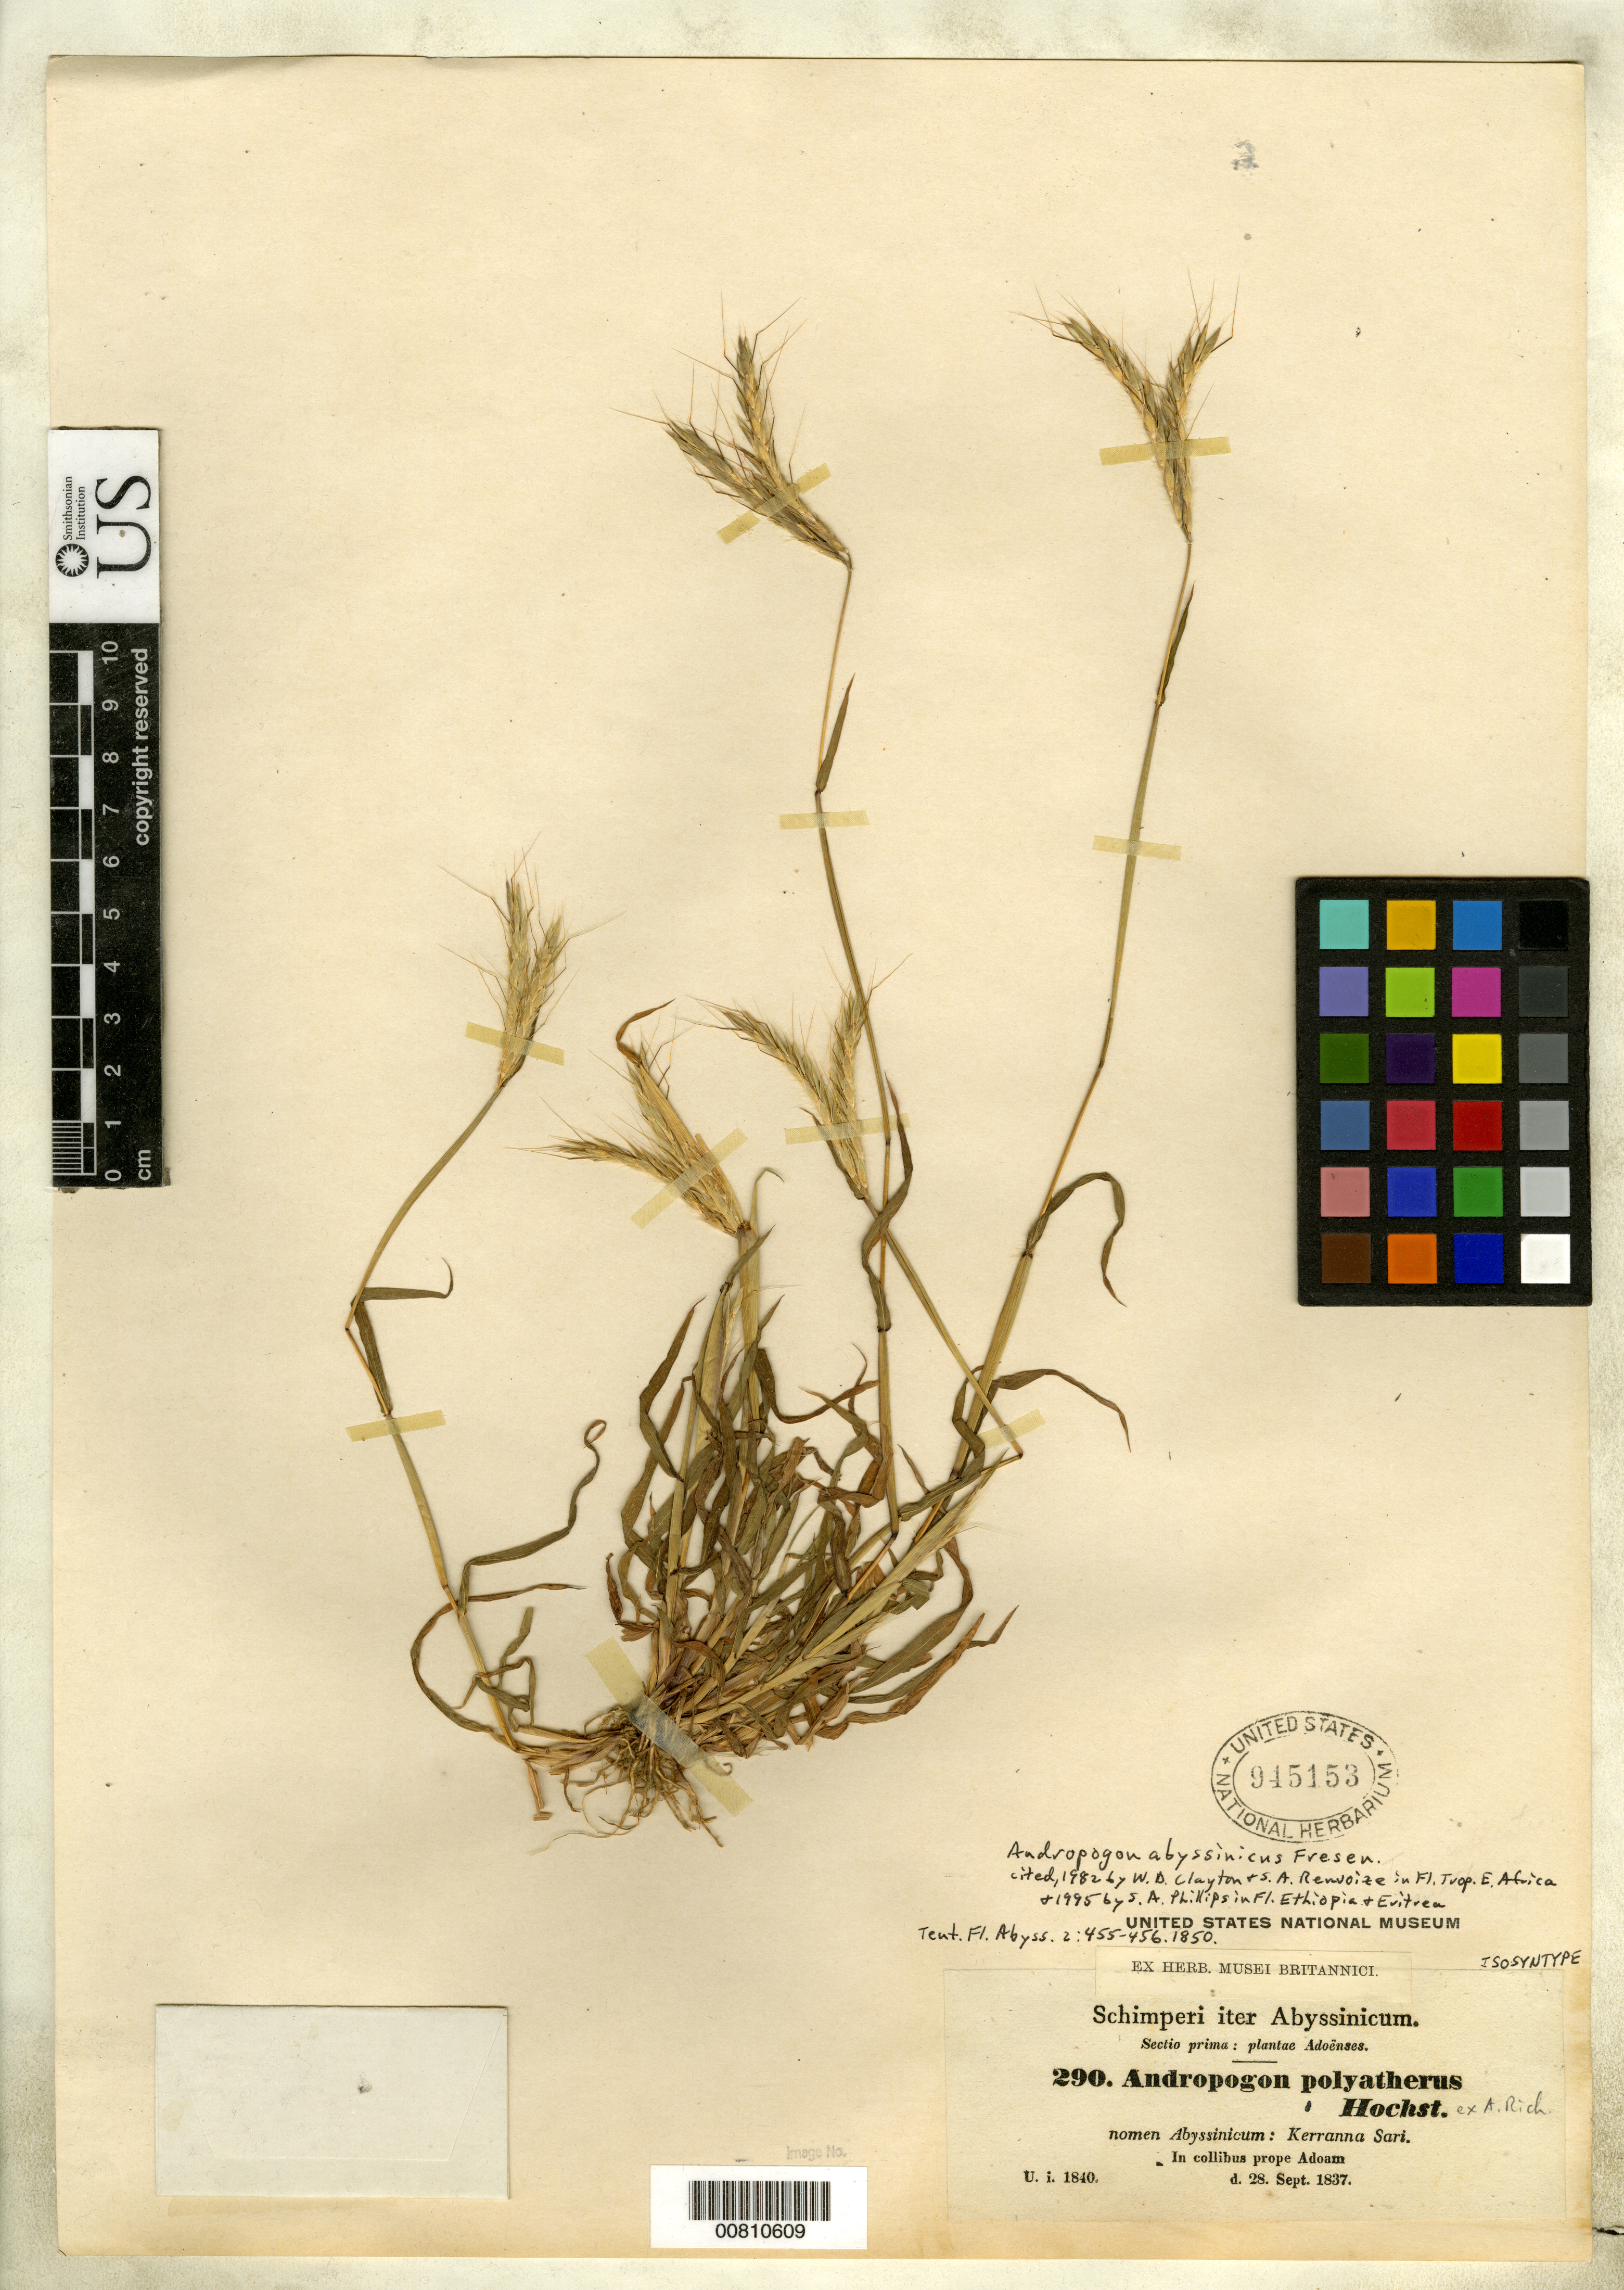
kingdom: Plantae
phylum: Tracheophyta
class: Liliopsida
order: Poales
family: Poaceae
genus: Andropogon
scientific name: Andropogon polyatherus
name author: Hochst. ex A. Rich.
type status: Isosyntype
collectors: G. W. Schimper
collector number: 290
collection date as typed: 28 Sep 1837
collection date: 1837-09-28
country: Ethiopia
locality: In collibus prope Adoam.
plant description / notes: Cited 1982 by W.D. Clayton & S.A. Renvoize in Fl. Trop. E. Africa & 1995 by S.A. Phillips in Fl. Ethiopia & Eritrea.; Common name: Nomen Abyssinicum: Kerranna Sari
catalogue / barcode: US 945153